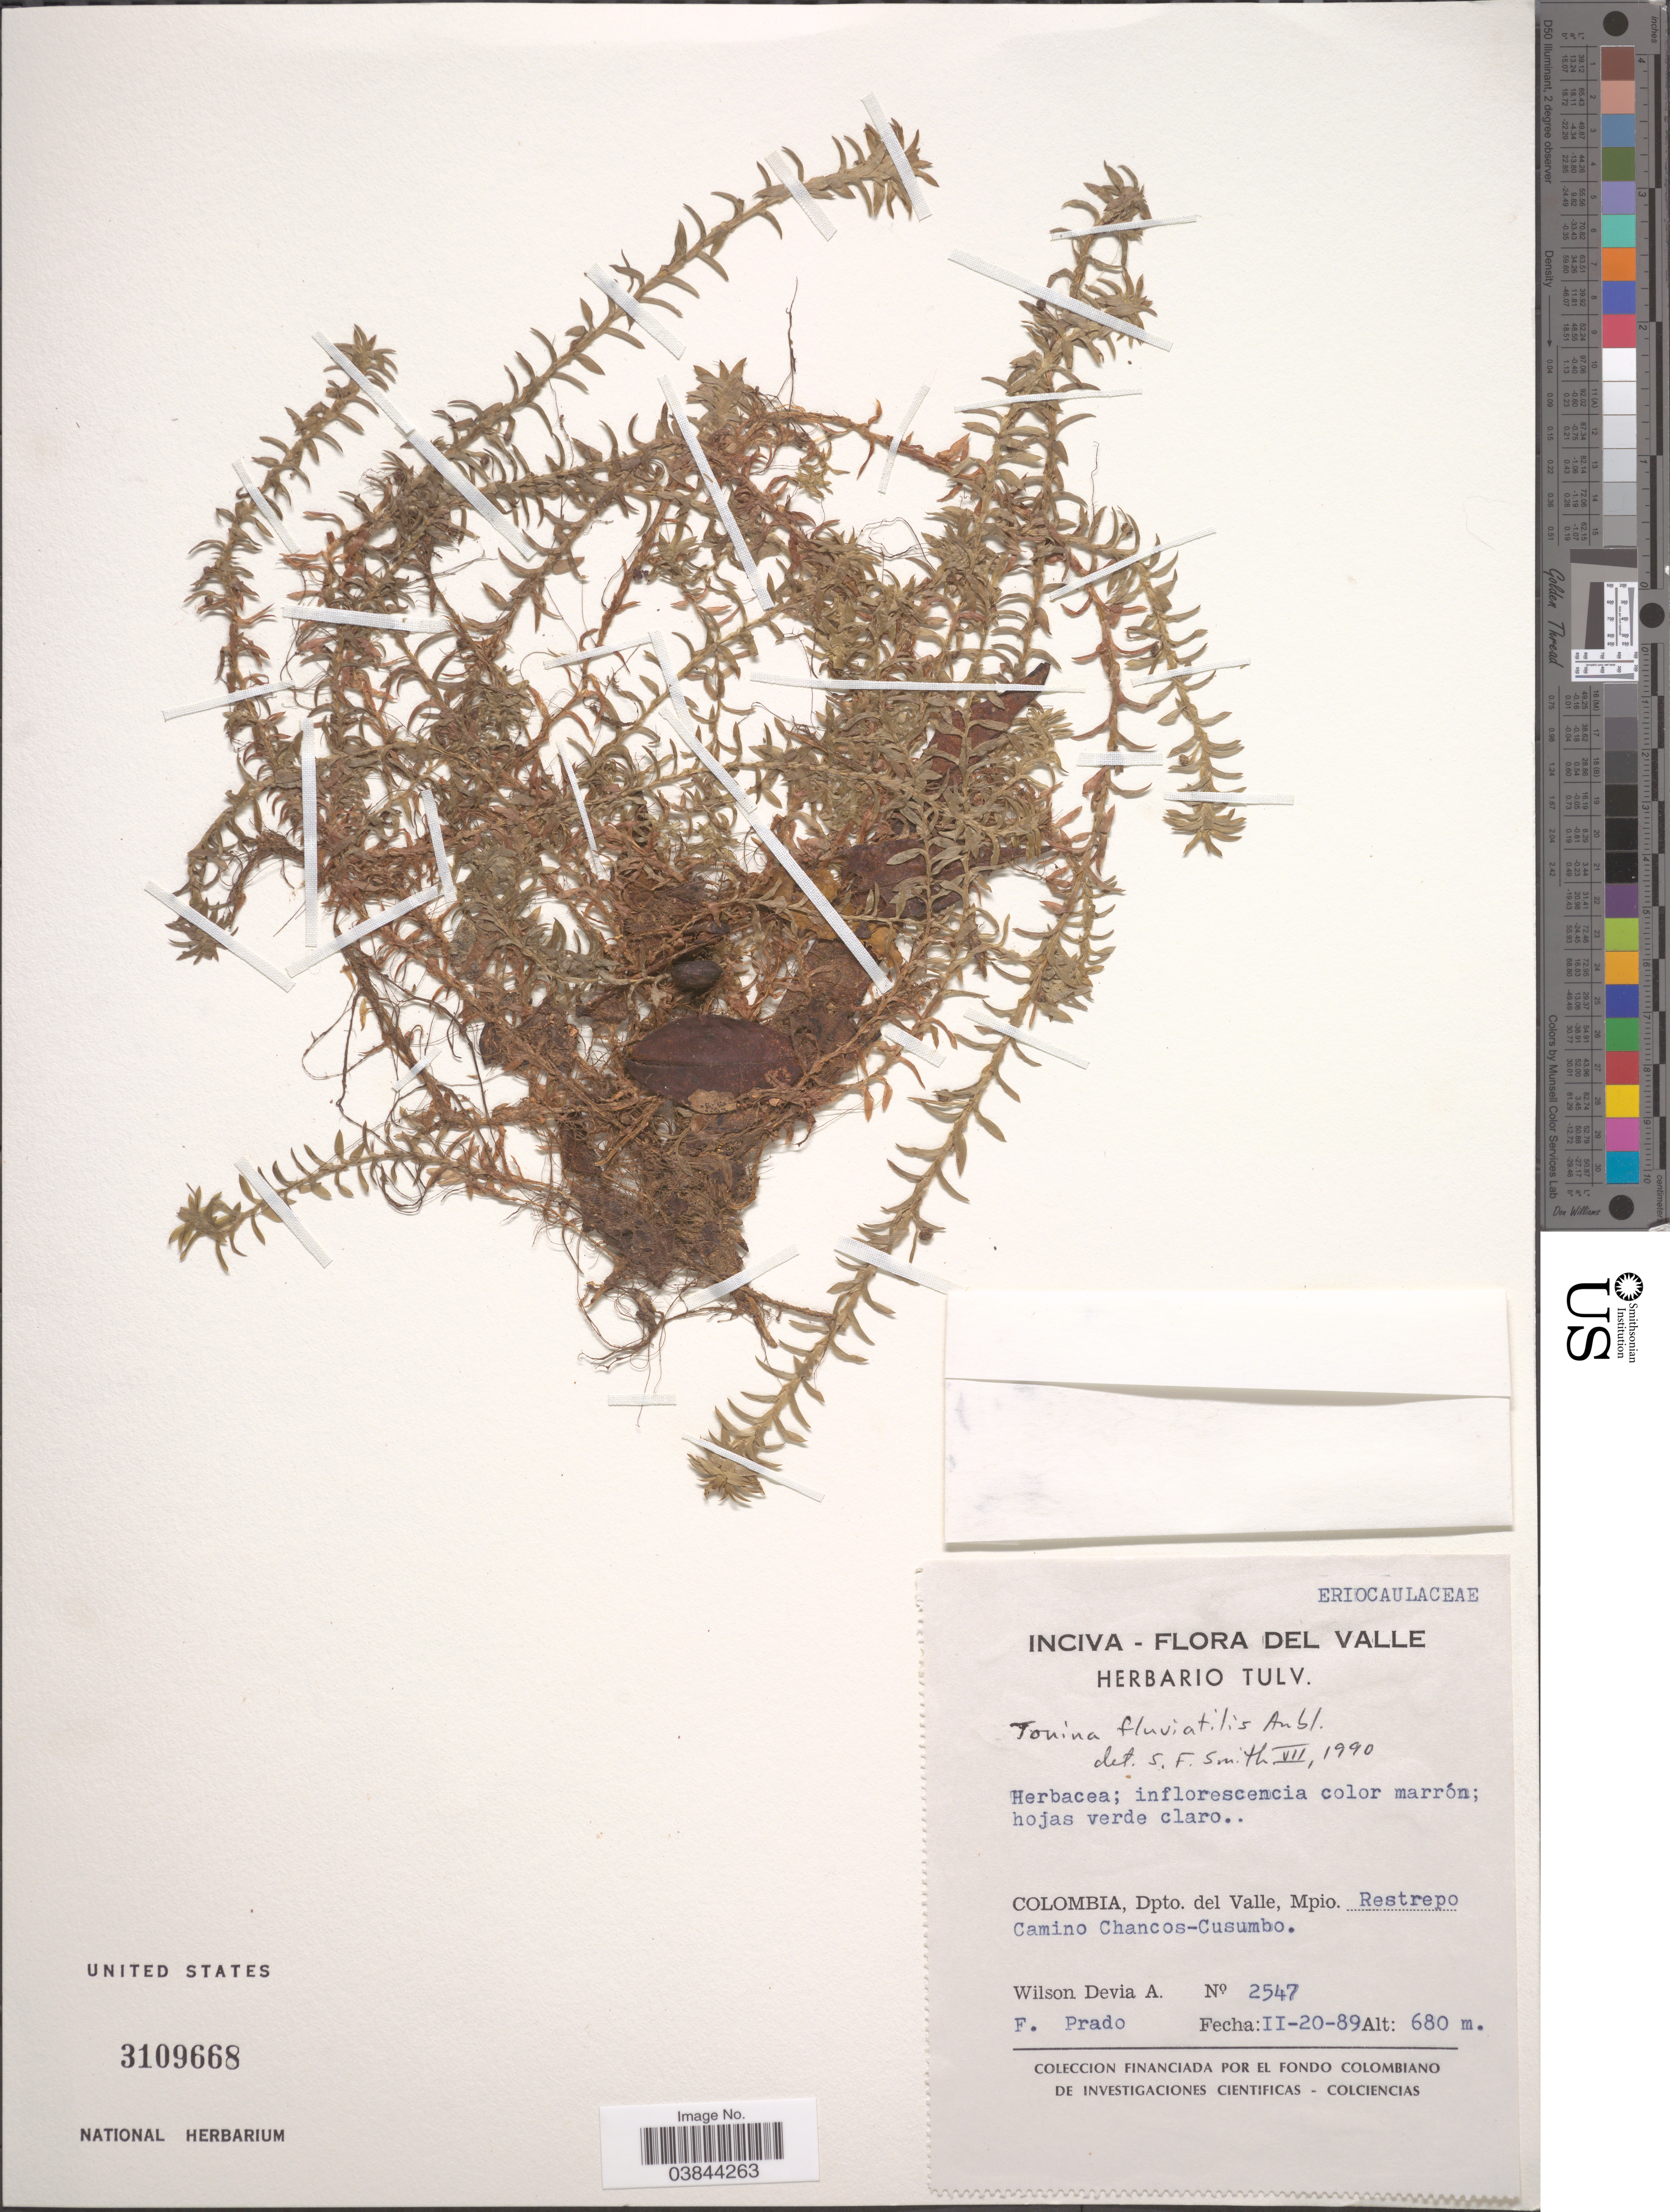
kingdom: Plantae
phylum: Tracheophyta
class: Liliopsida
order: Poales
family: Eriocaulaceae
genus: Tonina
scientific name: Tonina fluviatilis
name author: Aubl.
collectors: W. Devia A. & F. Prado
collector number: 2547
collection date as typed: Transcribed d/m/y: 20/2/89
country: Colombia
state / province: Valle del Cauca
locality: Valle. Dpto. del Valle, Mpio. Restrepo Camino Chancos-Cusumbo.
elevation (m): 680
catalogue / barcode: US 3109668